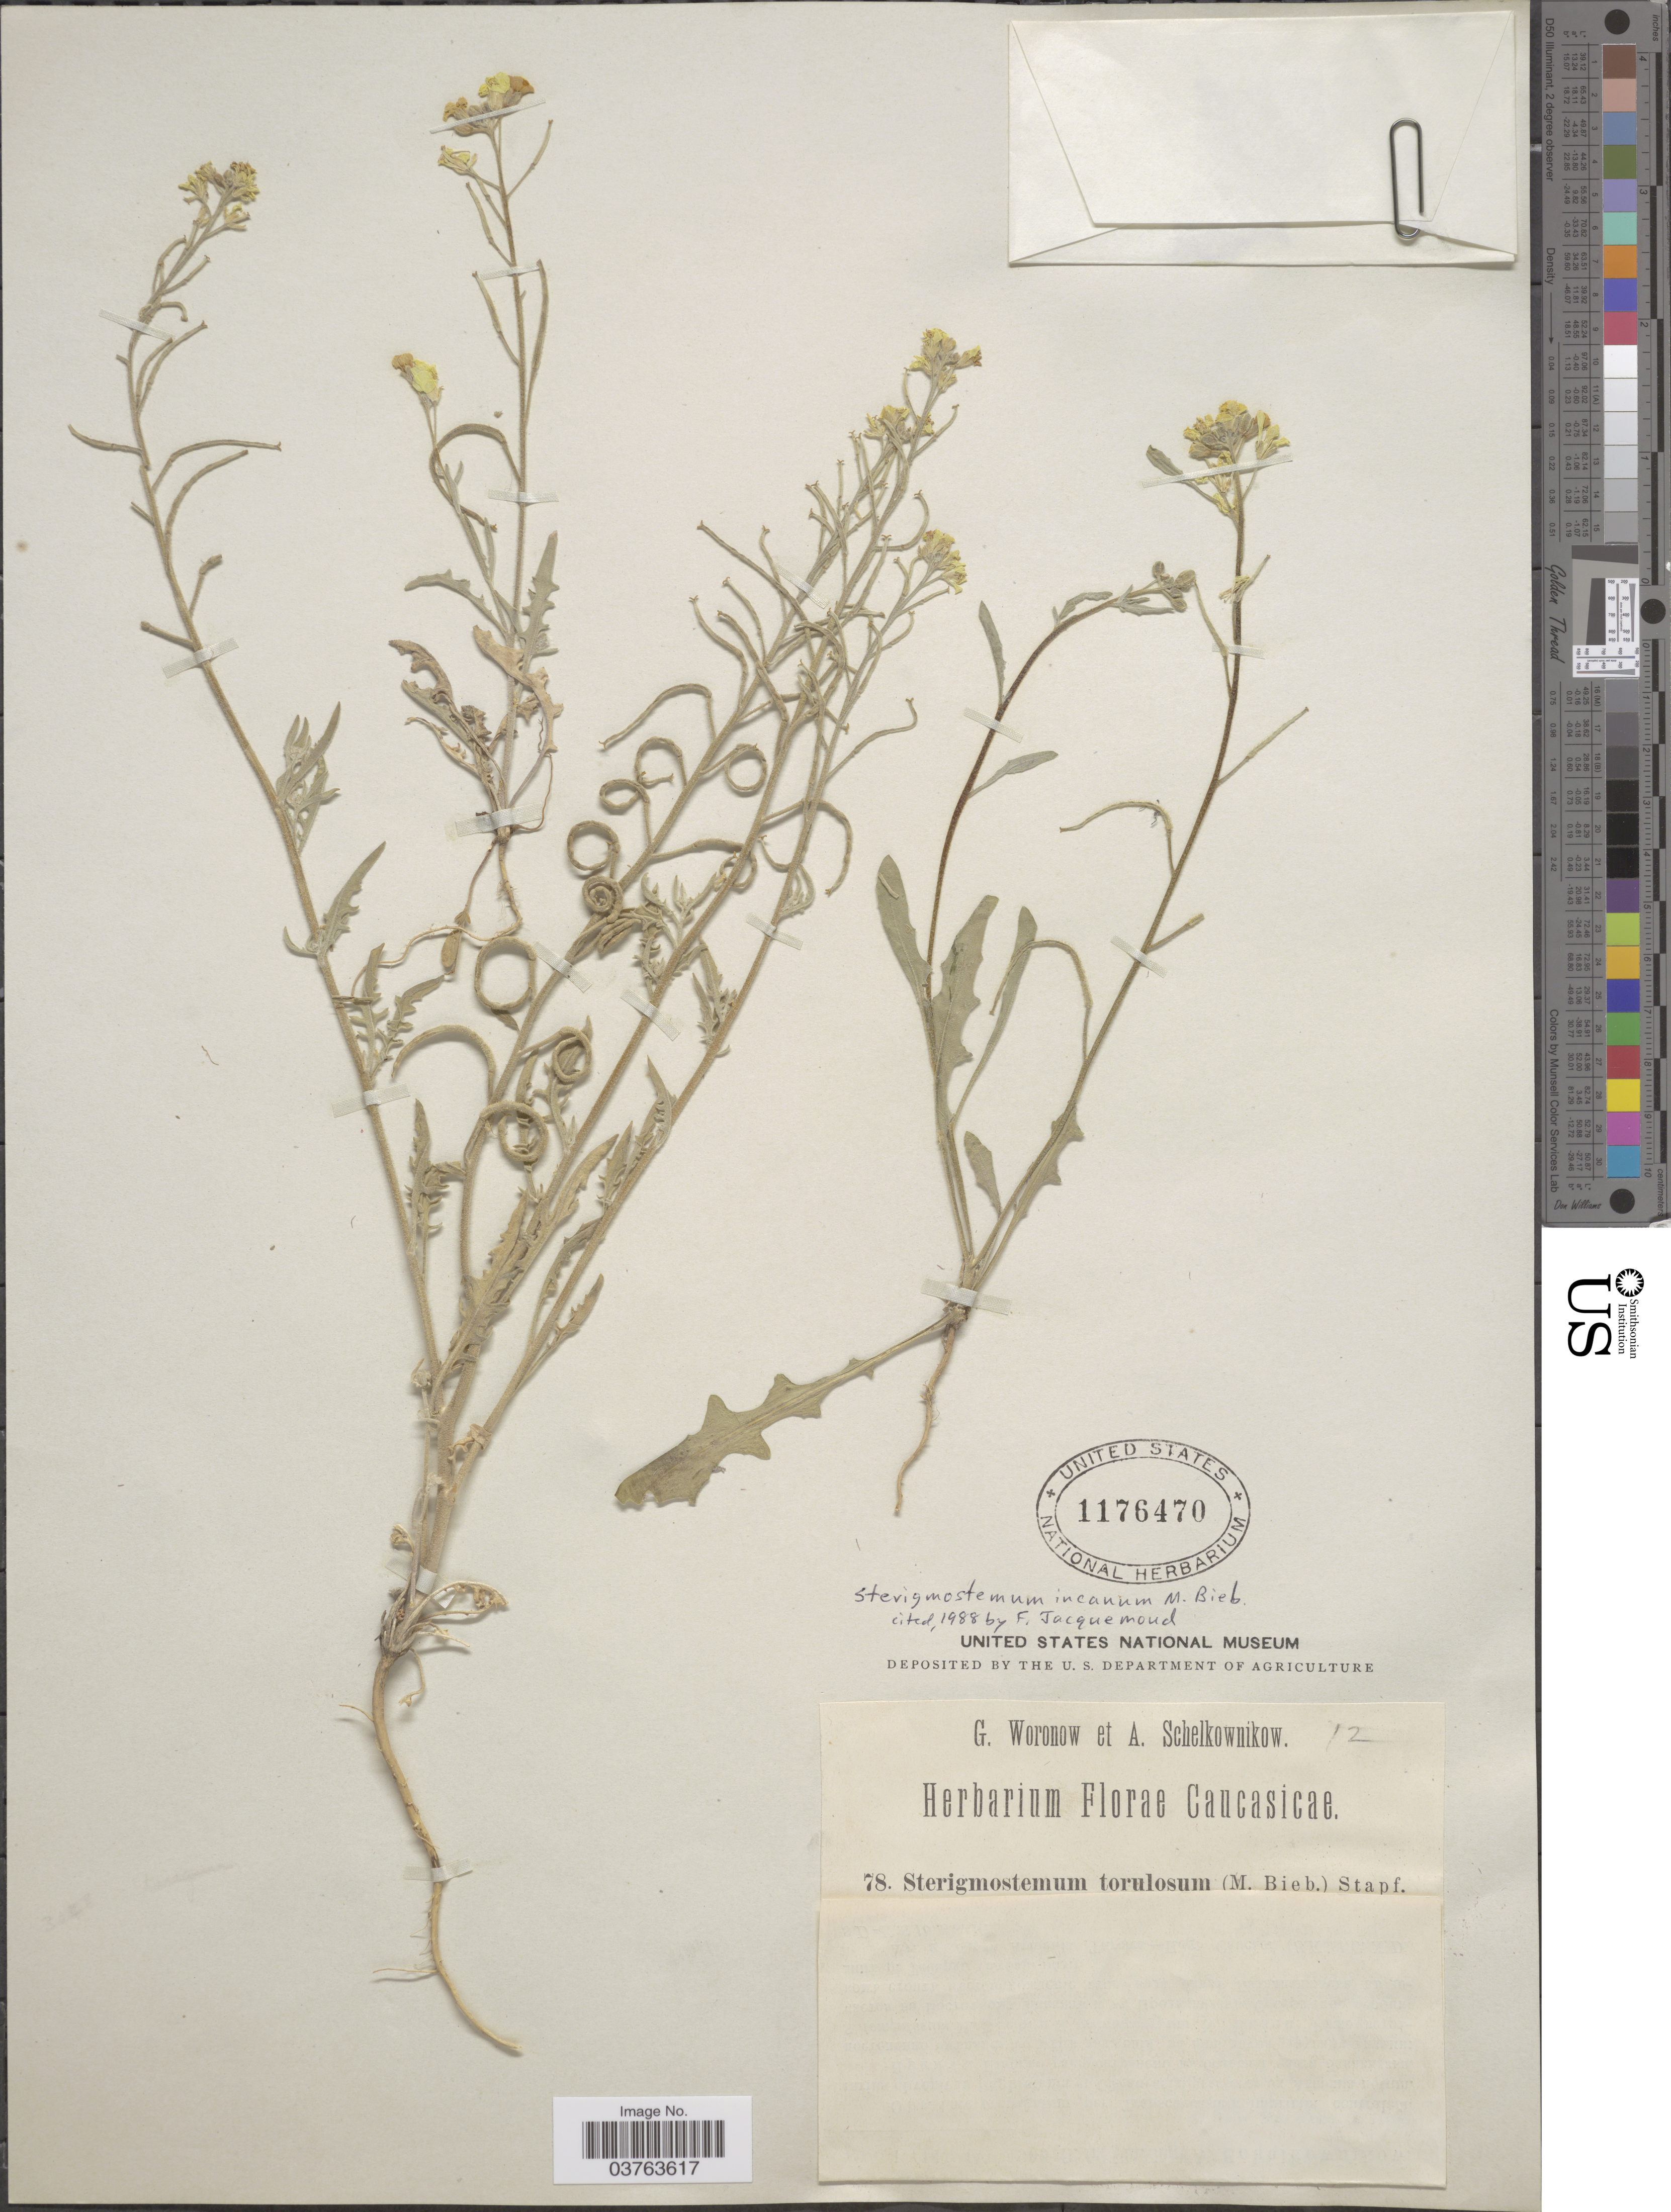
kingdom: Plantae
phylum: Tracheophyta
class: Magnoliopsida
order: Brassicales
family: Brassicaceae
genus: Sterigmostemum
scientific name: Sterigmostemum incanum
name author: M. Bieb.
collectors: G. Woronow & A. Schelkownikow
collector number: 78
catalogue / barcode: US 1176470